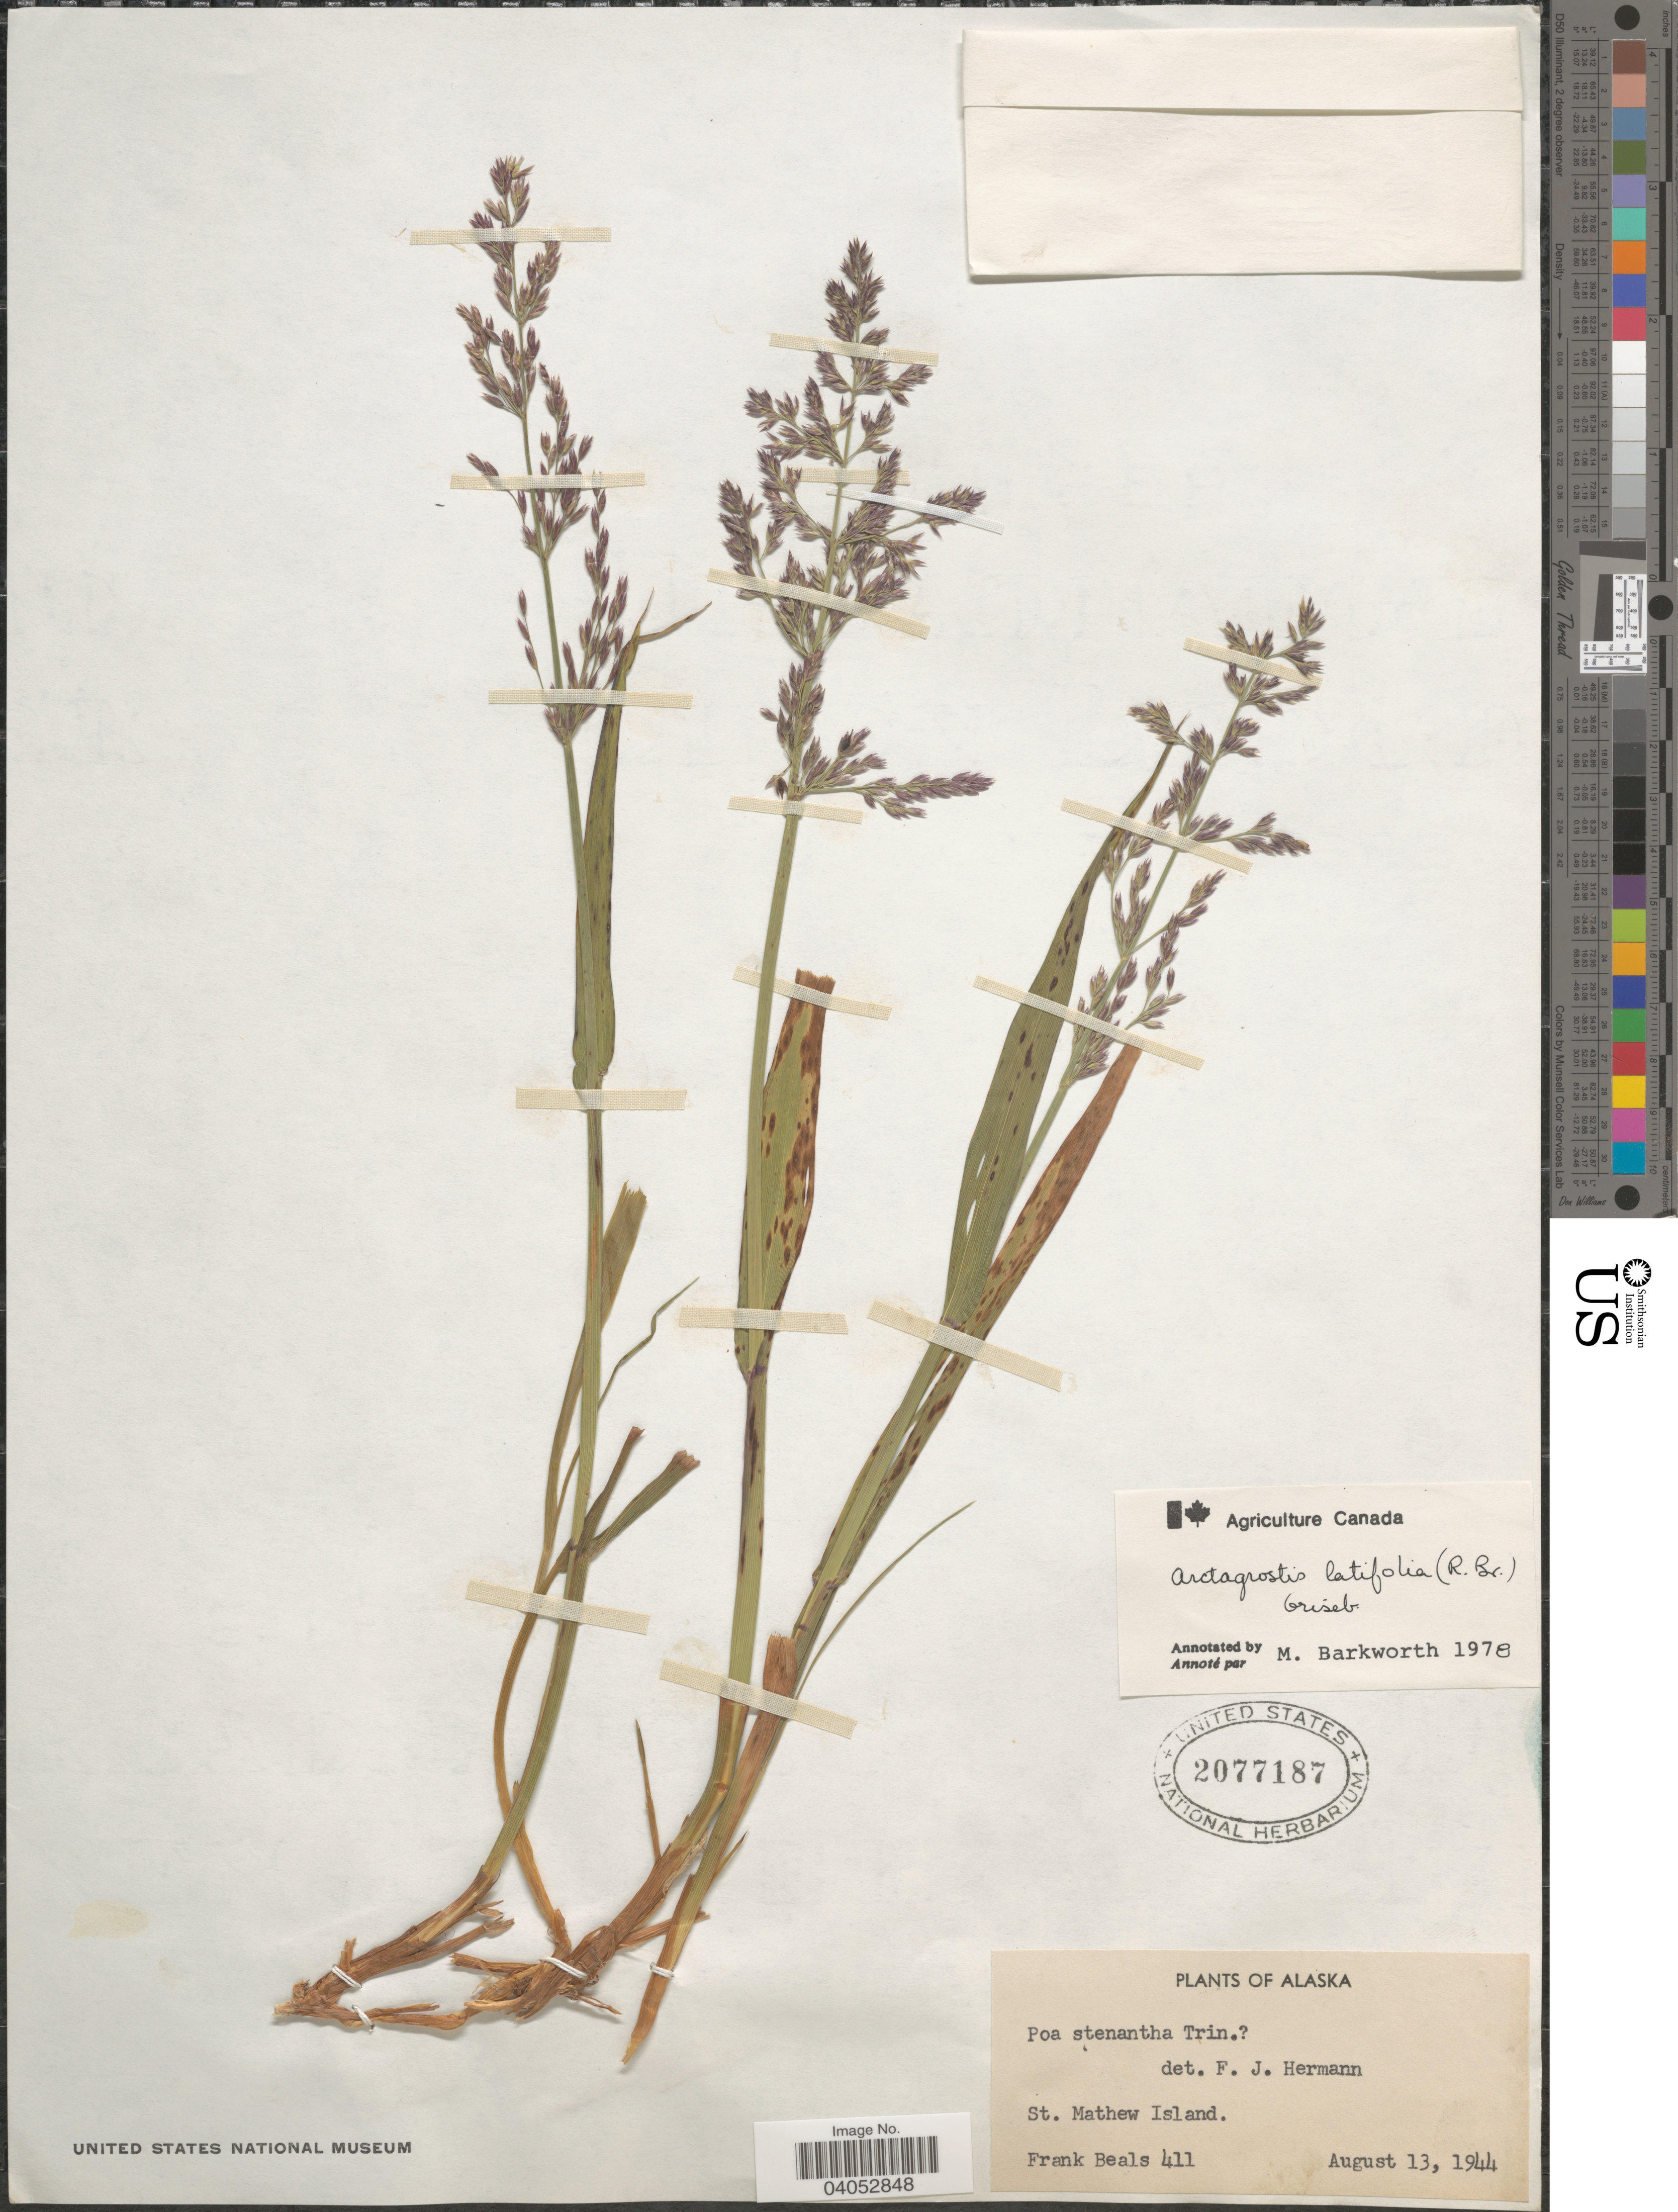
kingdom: Plantae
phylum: Tracheophyta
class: Liliopsida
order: Poales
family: Poaceae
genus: Arctagrostis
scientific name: Arctagrostis latifolia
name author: (R. Br.) Griseb.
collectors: F. Beals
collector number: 411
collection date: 1944-08-13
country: United States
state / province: Alaska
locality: St. Mathew Island.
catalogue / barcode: US 2077187